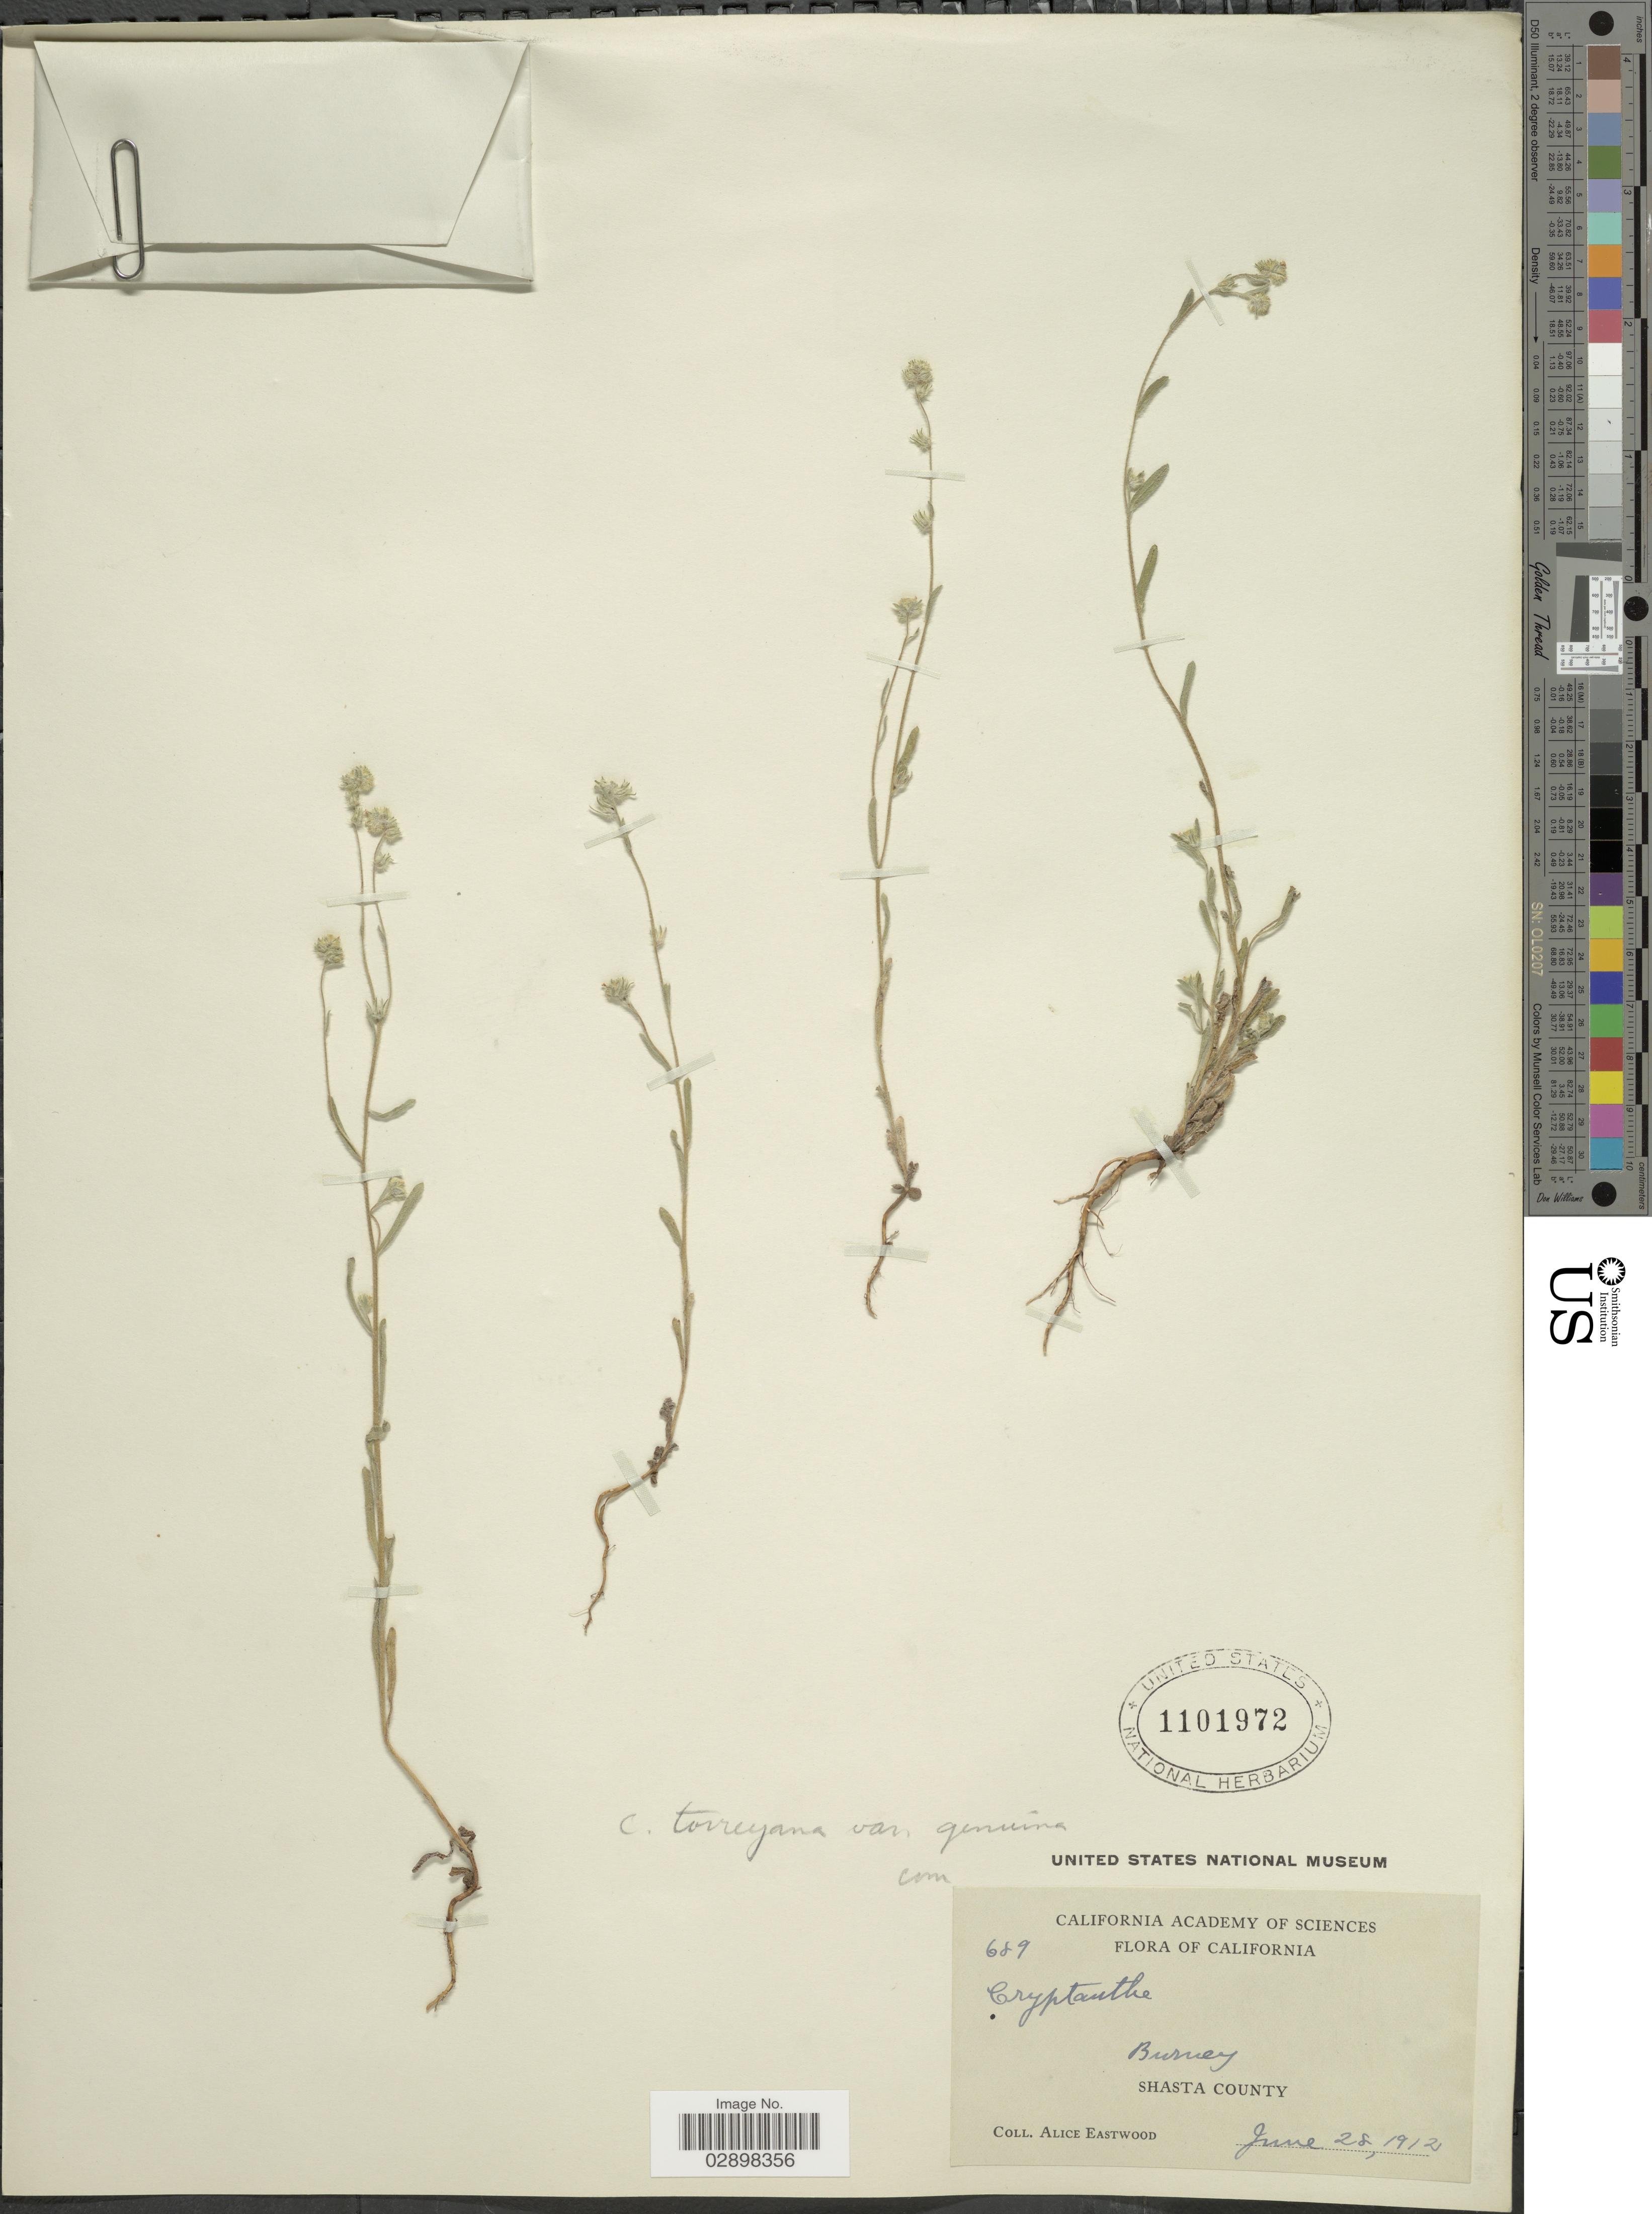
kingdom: Plantae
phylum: Tracheophyta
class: Magnoliopsida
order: Boraginales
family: Boraginaceae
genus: Cryptantha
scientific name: Cryptantha torreyana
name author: (A. Gray) S.W. Greene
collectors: A. Eastwood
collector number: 689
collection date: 1912-06-28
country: United States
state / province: California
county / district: Shasta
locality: Burney, Shasta County.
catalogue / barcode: US 1101972